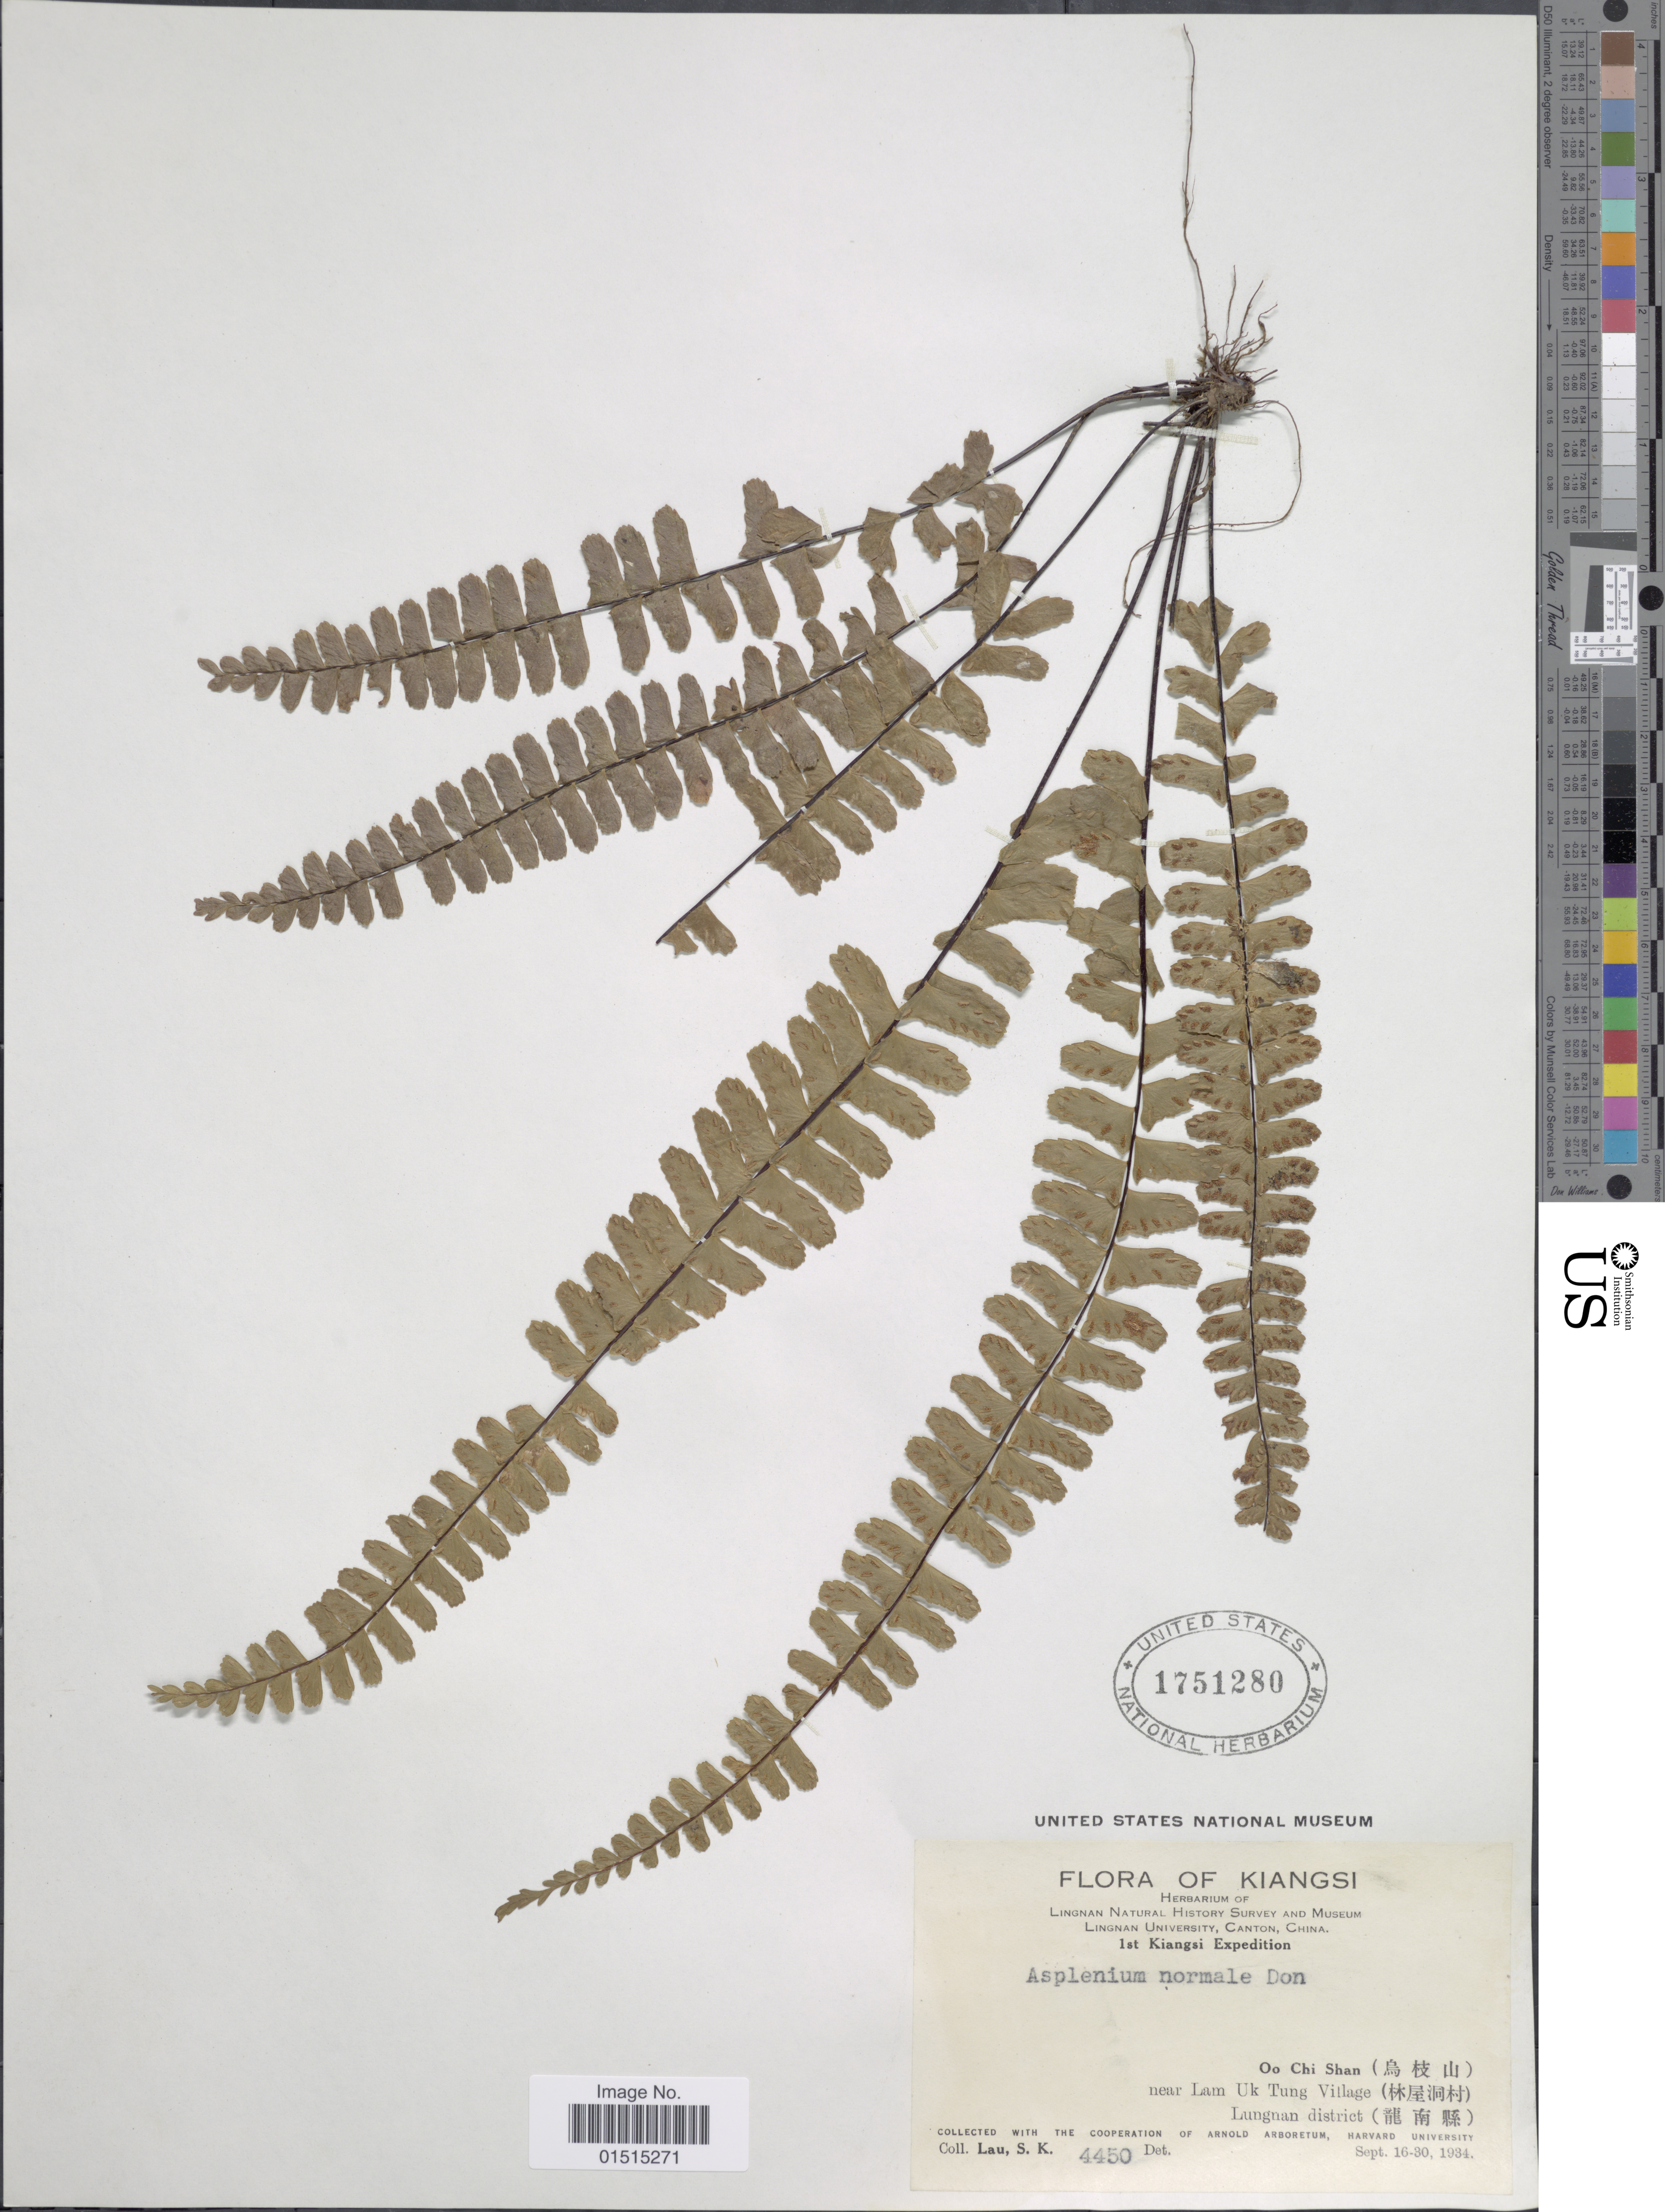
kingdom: Plantae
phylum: Tracheophyta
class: Polypodiopsida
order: Polypodiales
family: Aspleniaceae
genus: Asplenium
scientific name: Asplenium normale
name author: D. Don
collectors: S. K. Lau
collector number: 4450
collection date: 1934-09-16/1934-09-30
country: China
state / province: Jiangxi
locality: Kiangsi, Oo Chi Shan near Lam Uk Tung Villagem Lungnan sitrict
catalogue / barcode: US 1751280